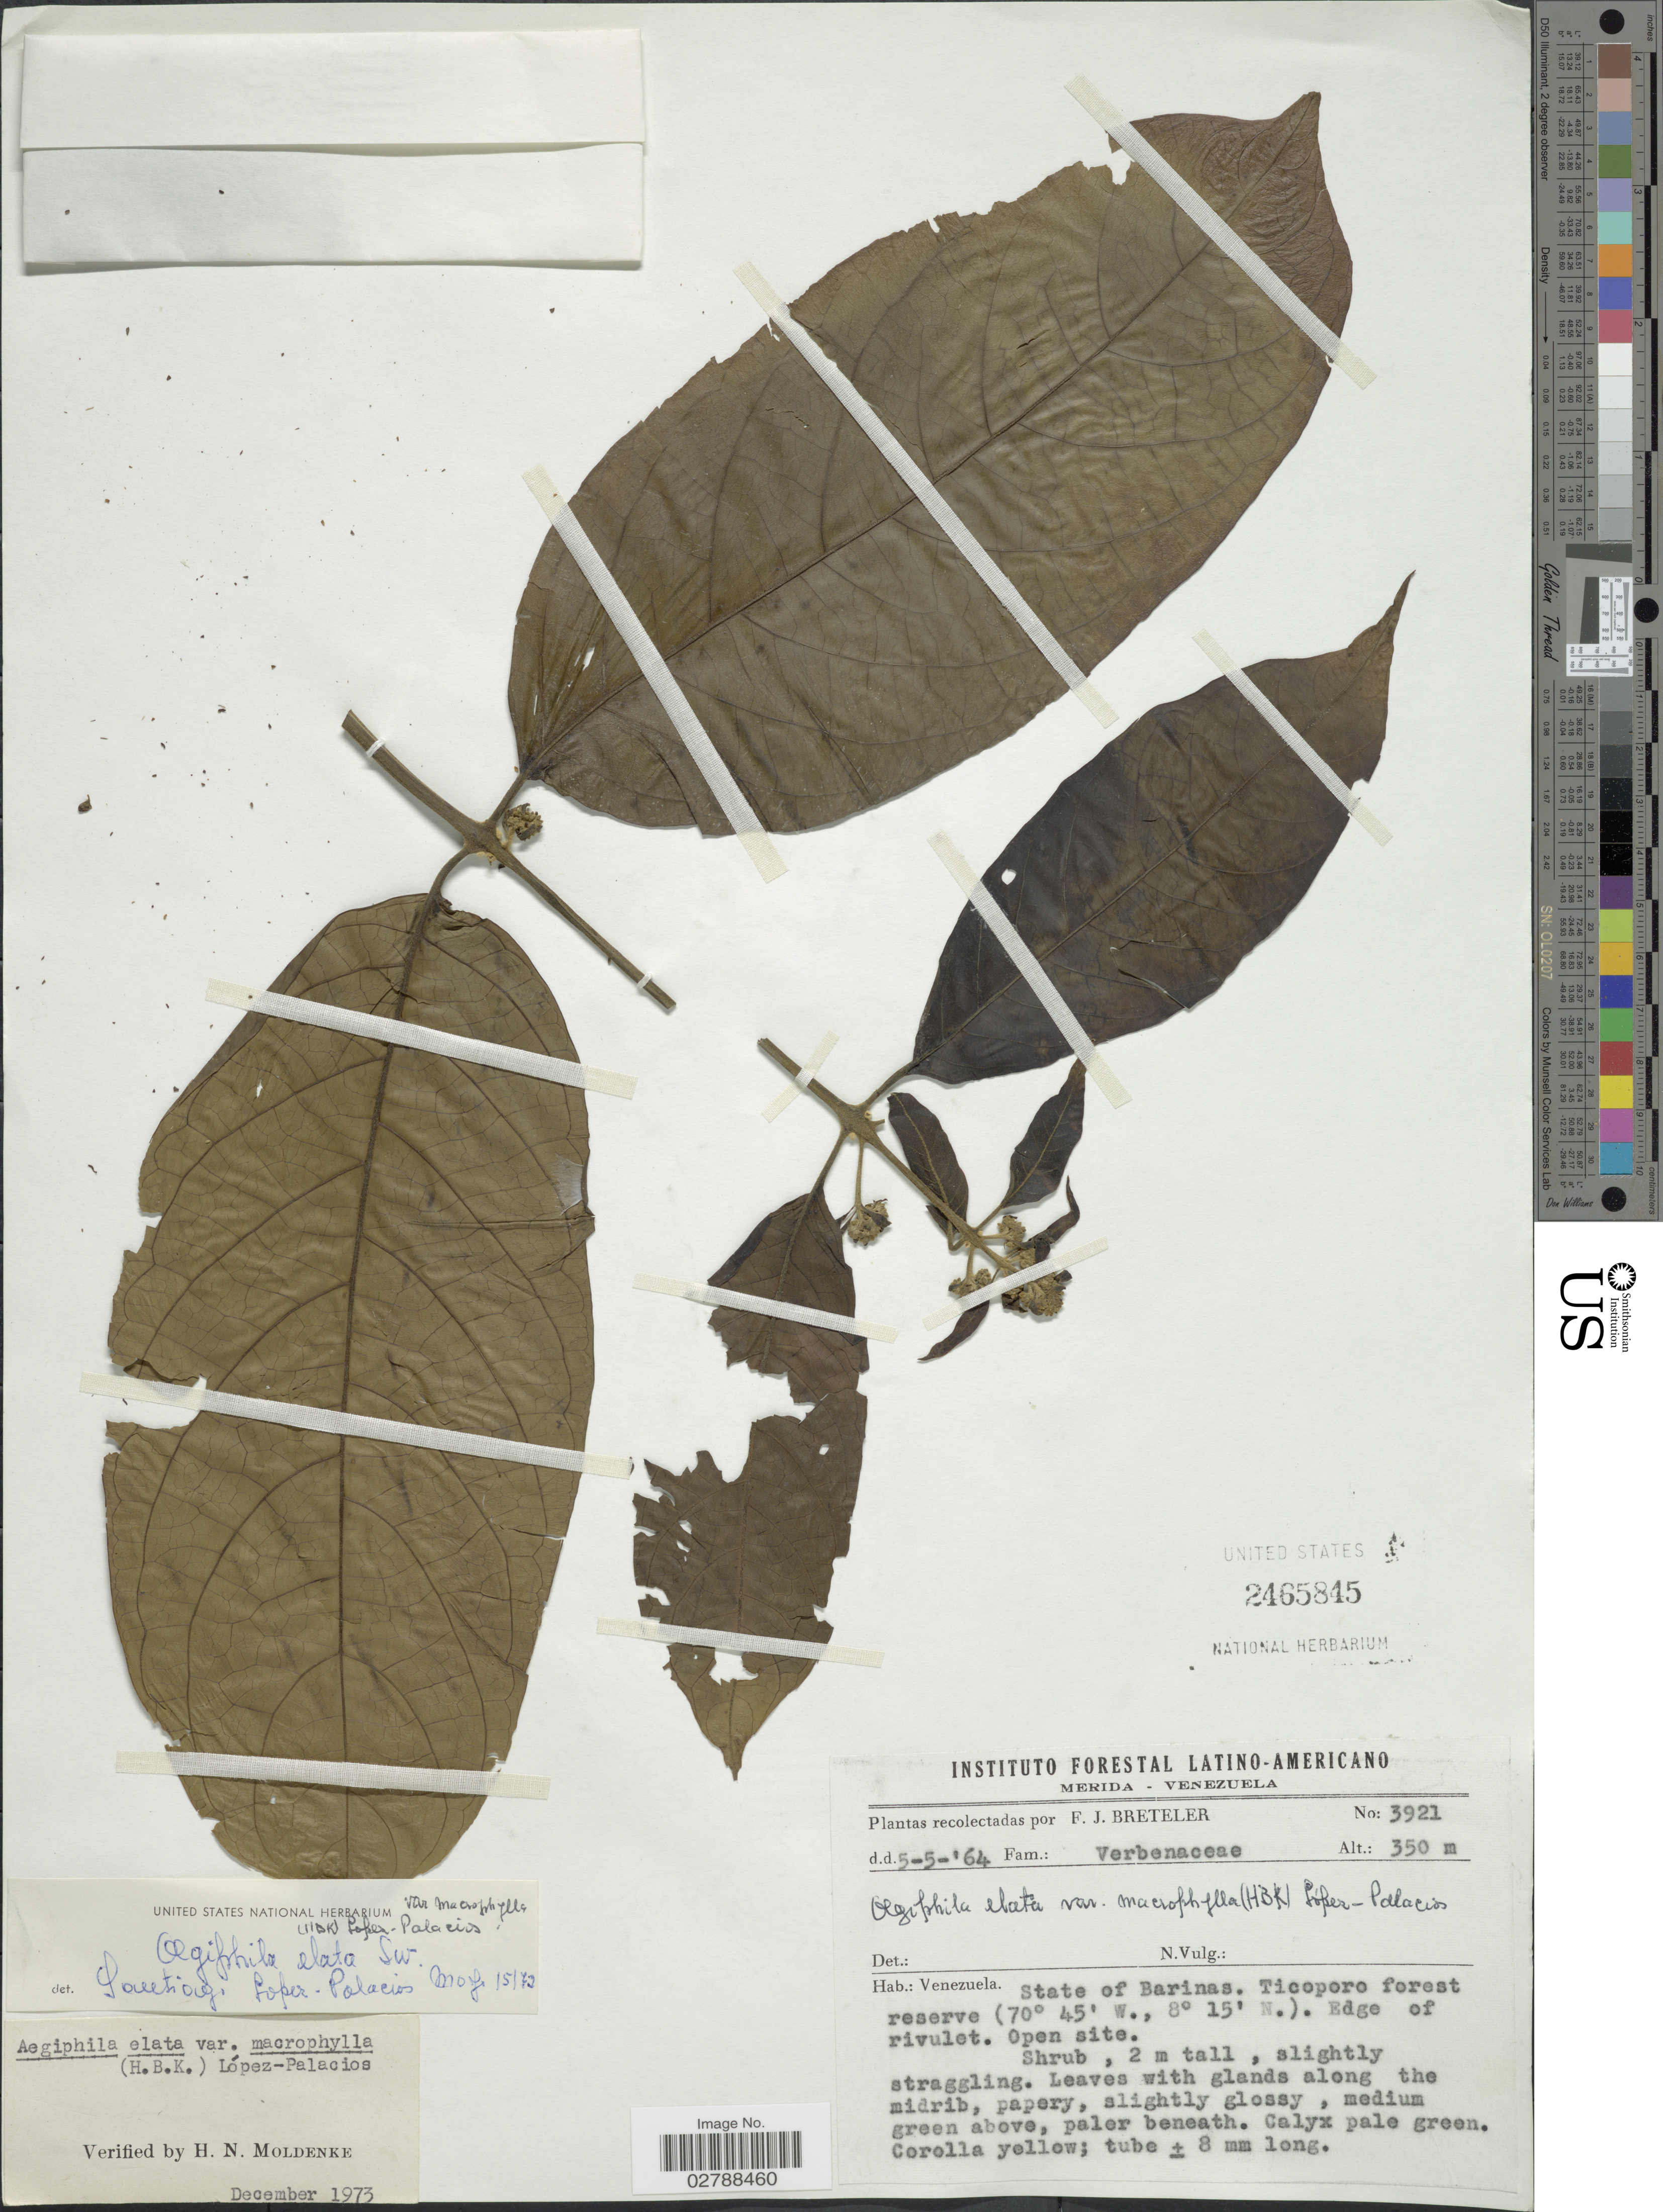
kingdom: Plantae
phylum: Tracheophyta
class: Magnoliopsida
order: Lamiales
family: Lamiaceae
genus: Aegiphila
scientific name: Aegiphila elata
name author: Sw.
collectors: F. J. Breteler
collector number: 3921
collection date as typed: Transcribed d/m/y: 5/5/64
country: Venezuela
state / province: Barinas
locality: Ticoporo forest reserve.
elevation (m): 350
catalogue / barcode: US 2465845